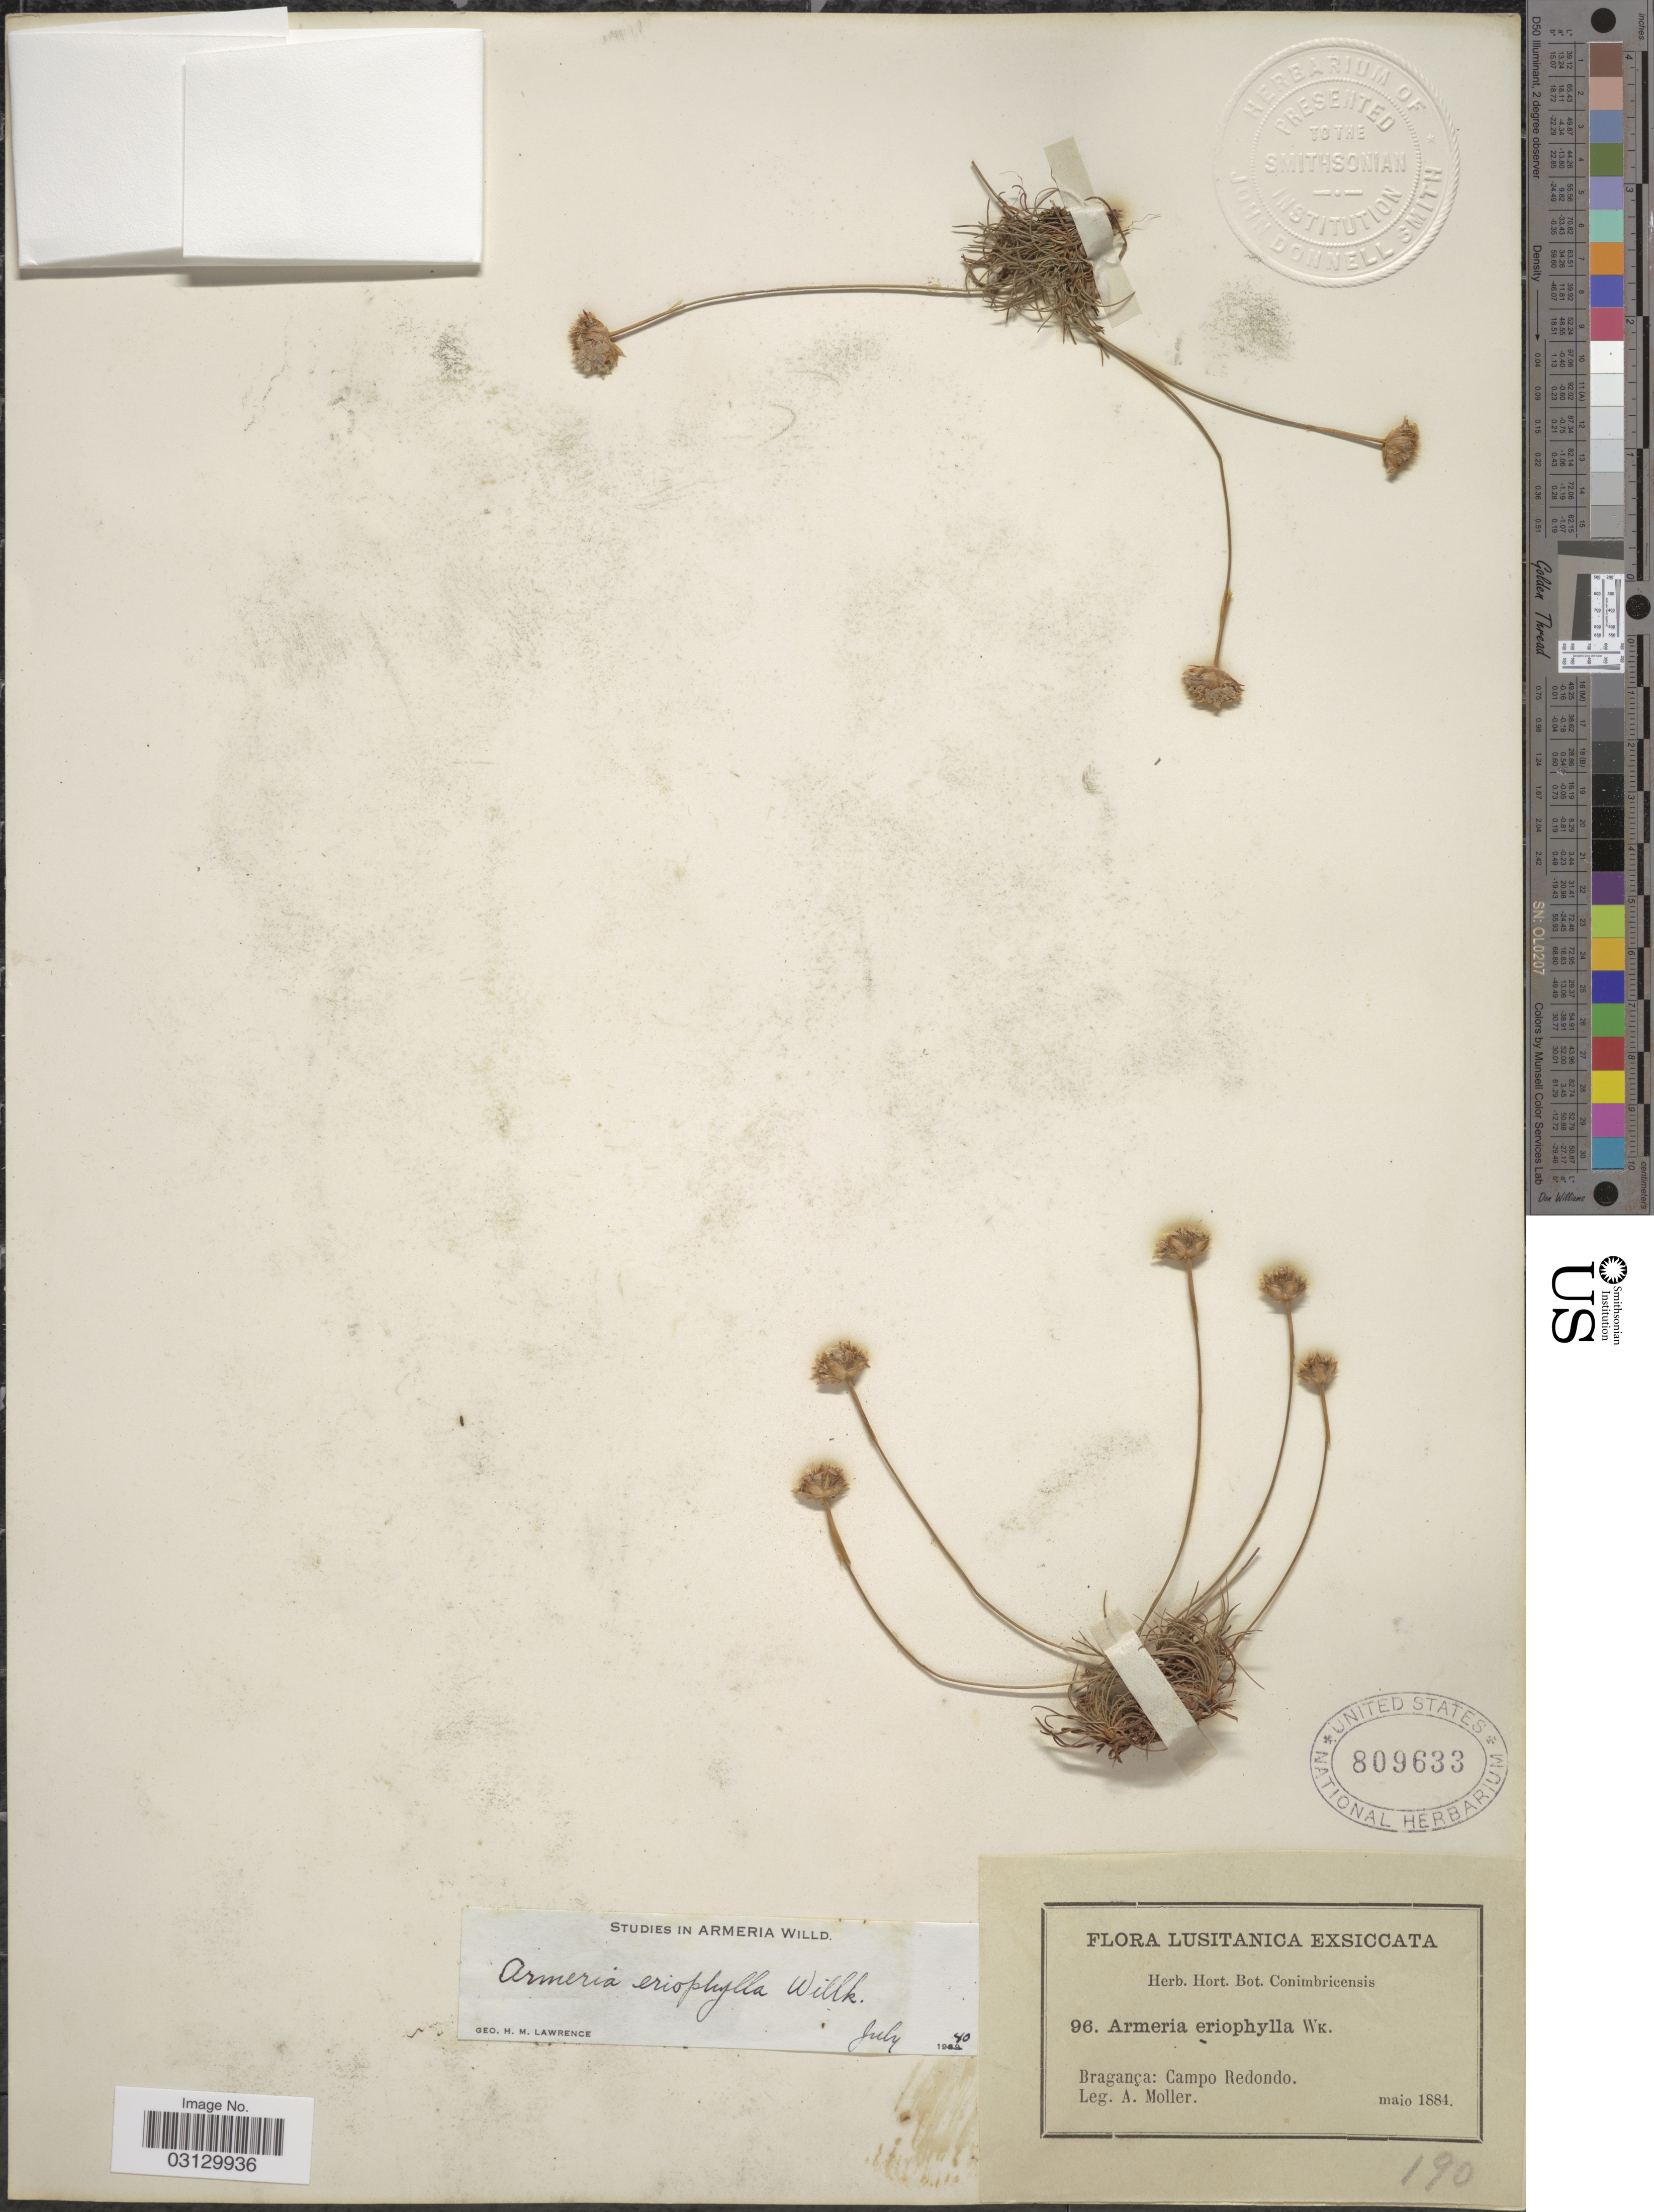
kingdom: Plantae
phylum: Tracheophyta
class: Magnoliopsida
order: Caryophyllales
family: Plumbaginaceae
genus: Armeria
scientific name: Armeria eriophylla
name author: Willk.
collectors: A. Moller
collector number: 96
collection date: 1884-05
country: Portugal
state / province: Braganca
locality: Lusitanica. Campo Redondo.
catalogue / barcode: US 809633